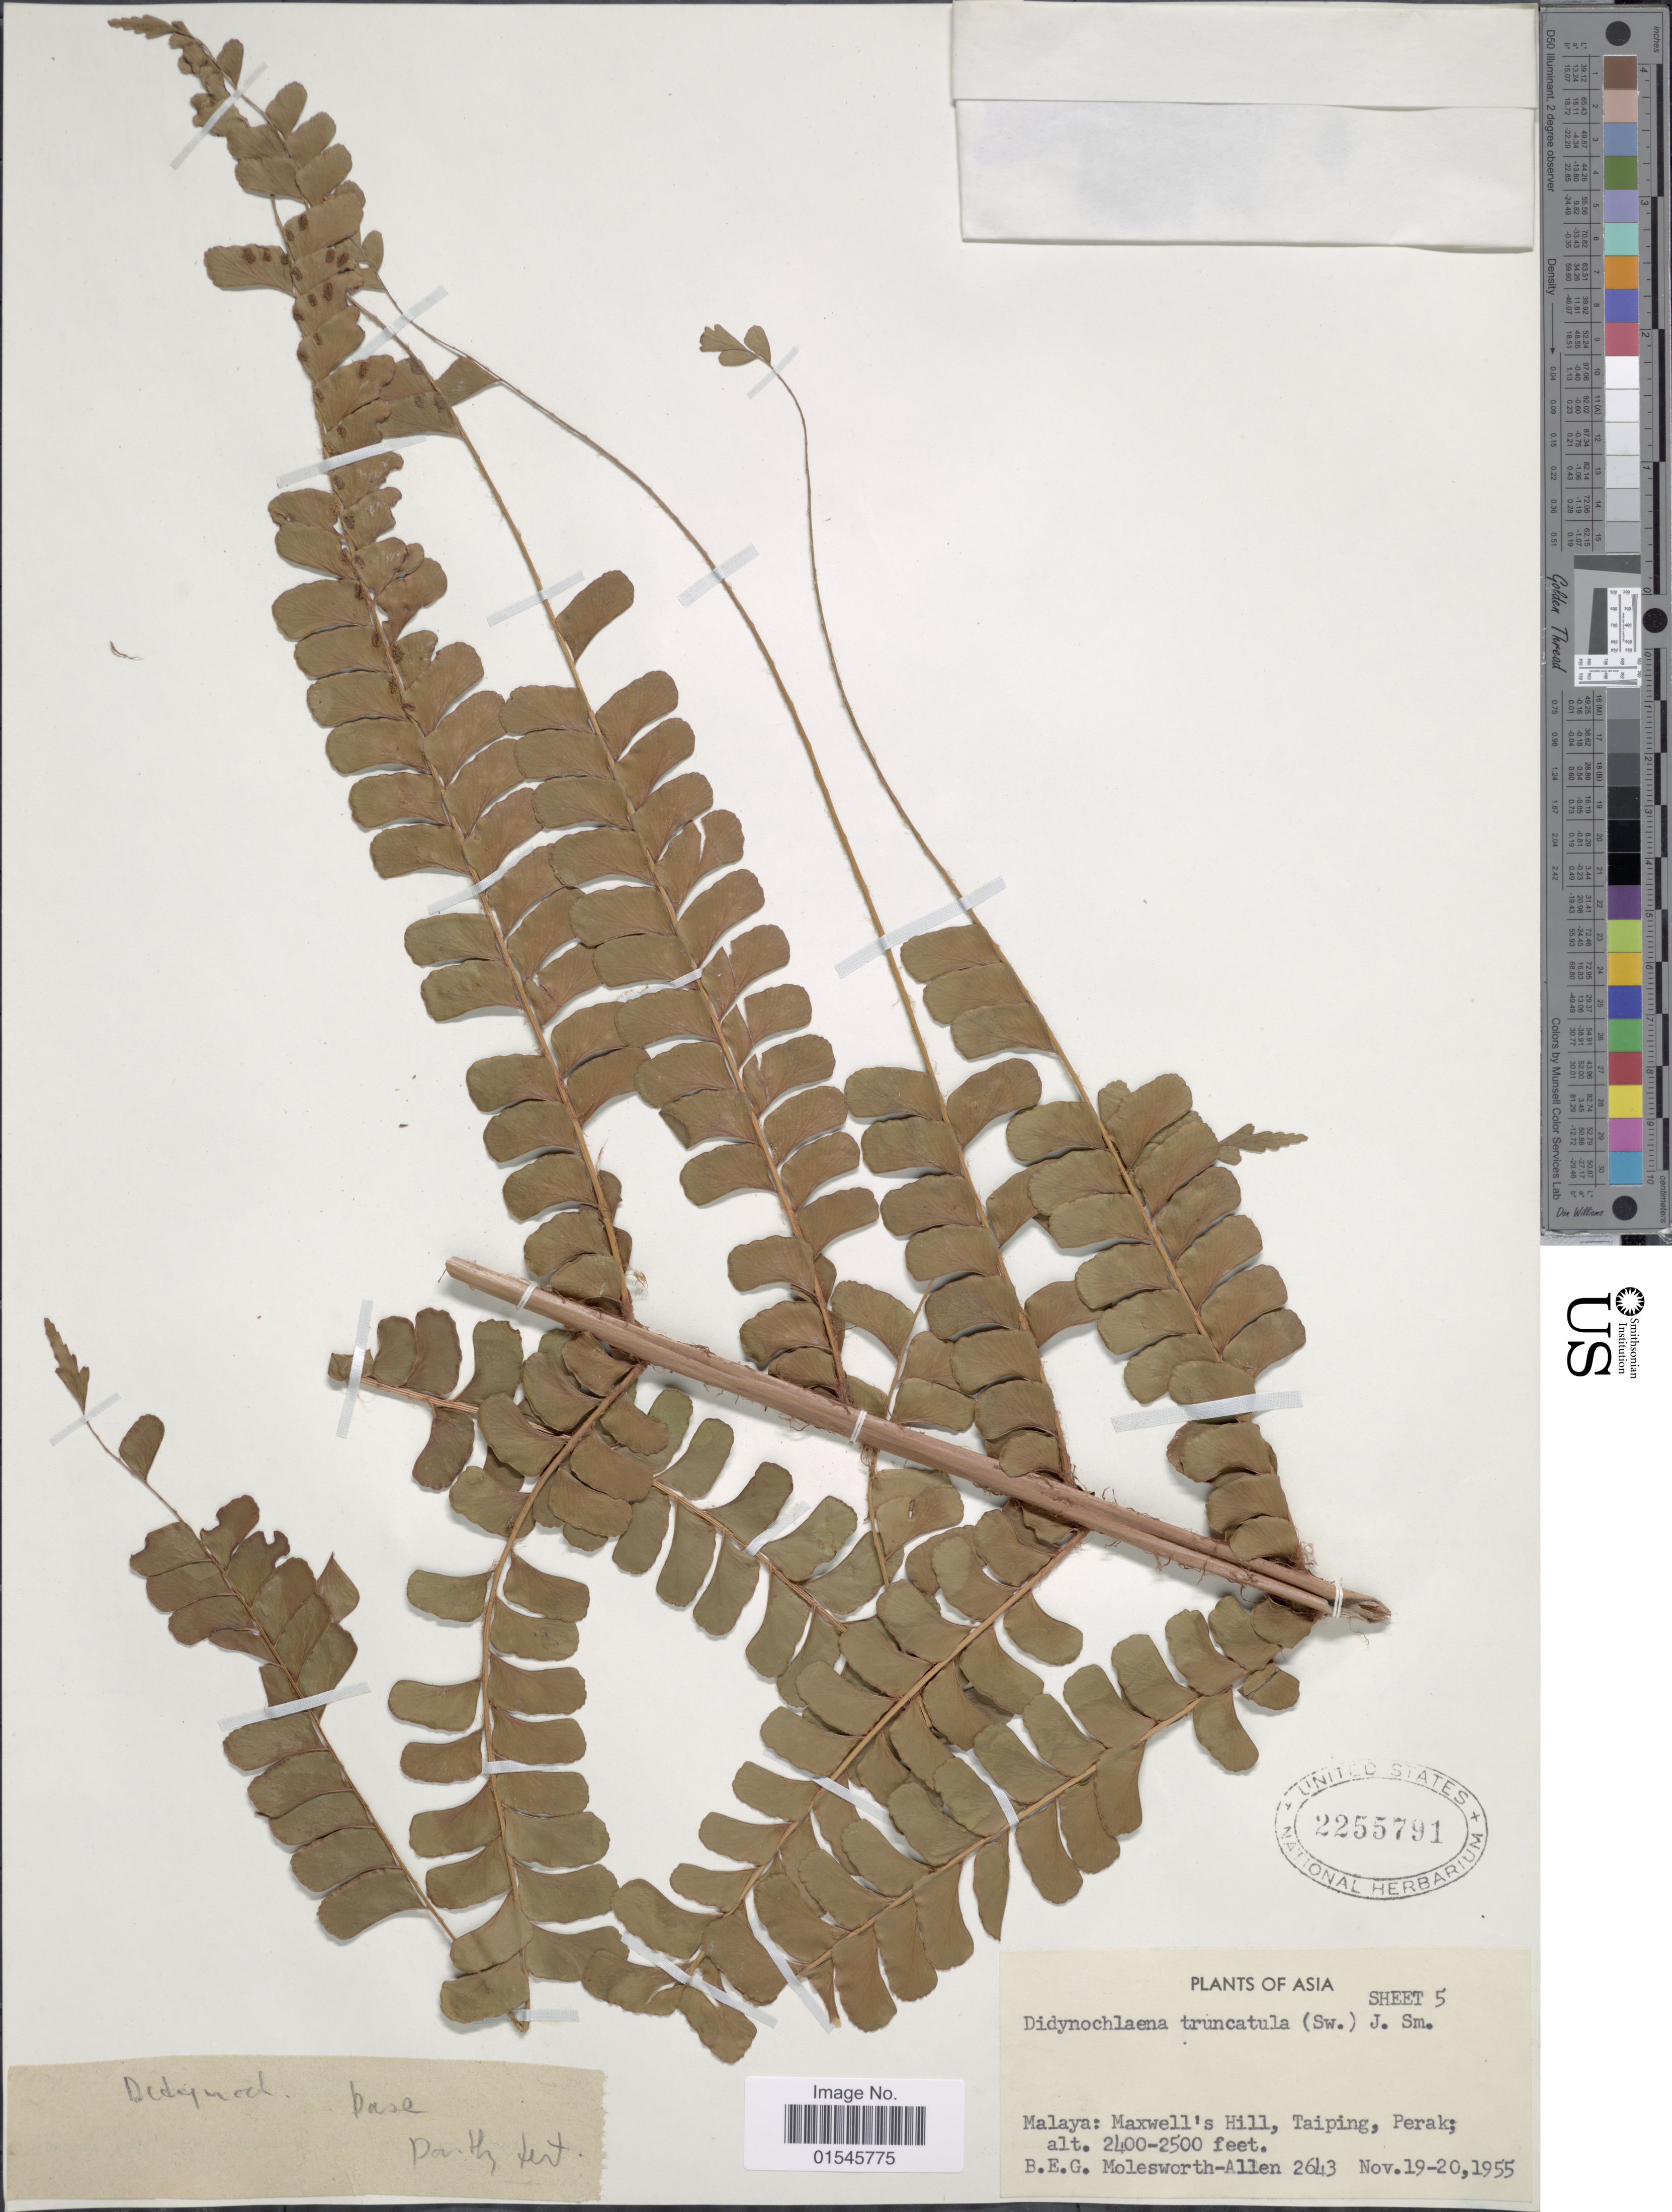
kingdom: Plantae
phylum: Tracheophyta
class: Polypodiopsida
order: Polypodiales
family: Didymochlaenaceae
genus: Didymochlaena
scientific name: Didymochlaena truncatula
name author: (Sw.) J. Sm.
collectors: B. E. G. Molesworth-Allen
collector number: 2643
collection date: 1955-11-19/1955-11-20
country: Malaysia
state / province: Perak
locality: Malaya: Maxwell's Hill, Taiping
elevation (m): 732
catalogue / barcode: US 2255791